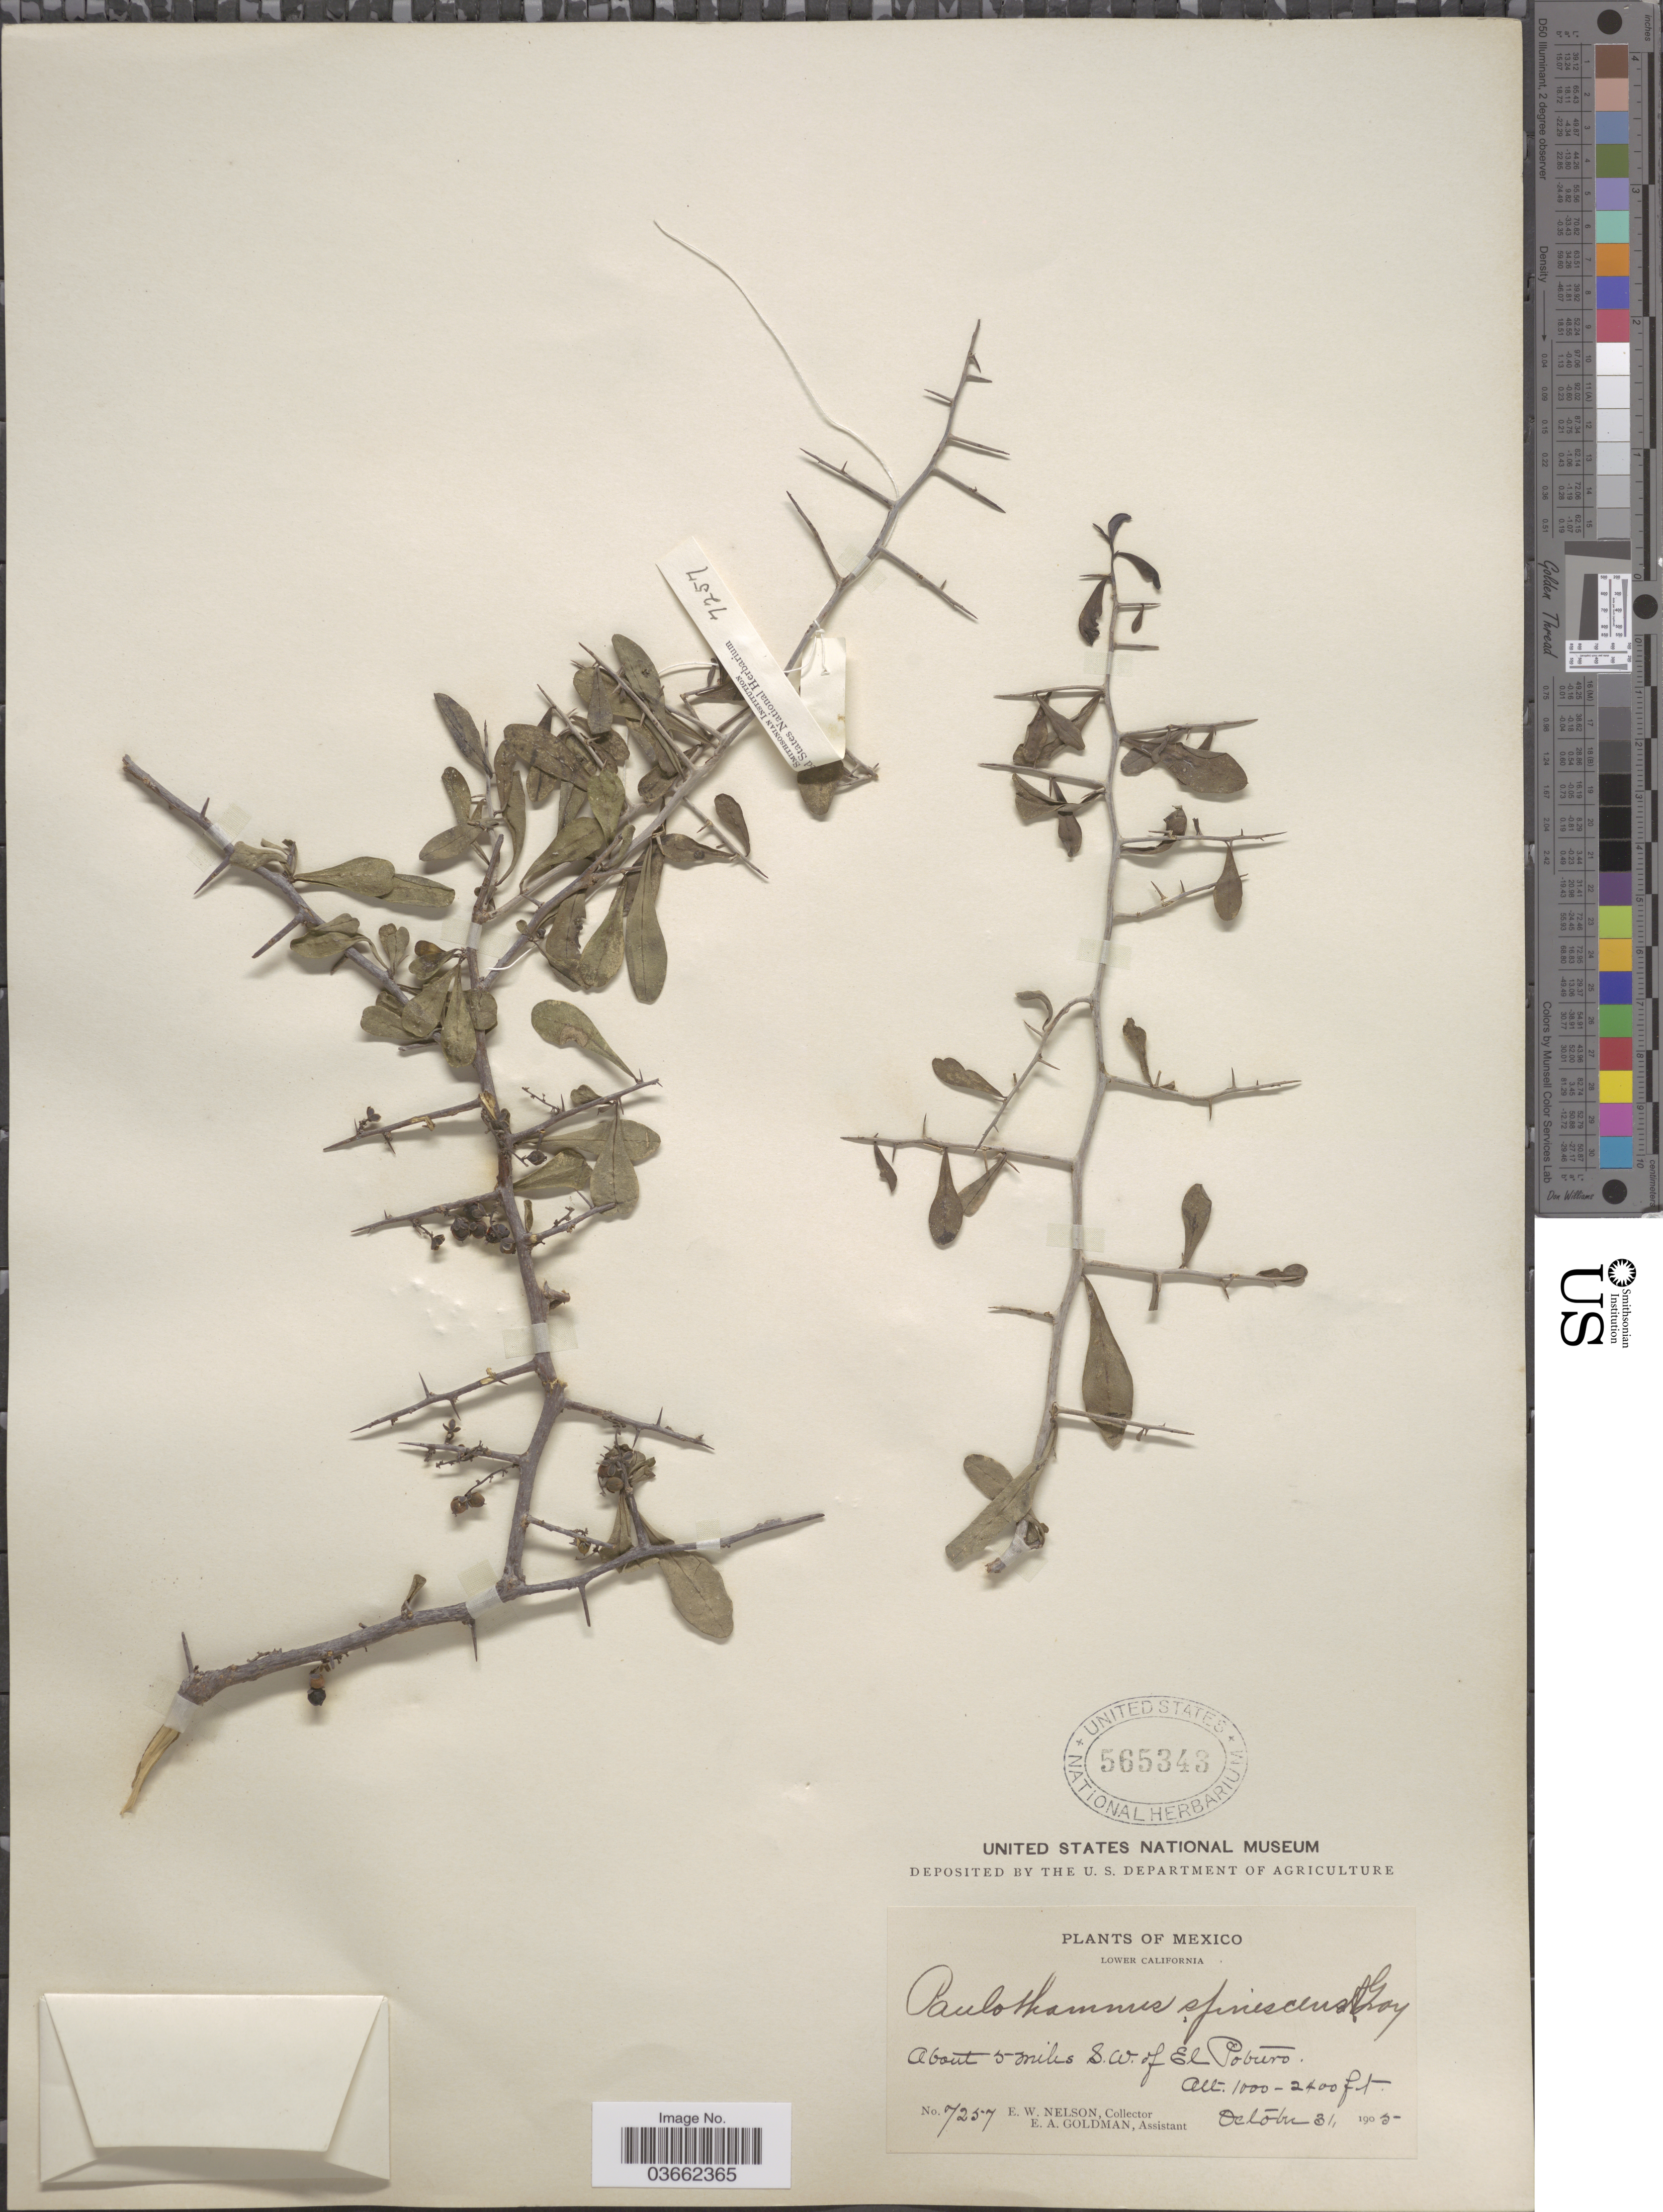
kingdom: Plantae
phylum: Tracheophyta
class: Magnoliopsida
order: Caryophyllales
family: Achatocarpaceae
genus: Phaulothamnus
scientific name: Phaulothamnus spinescens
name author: A. Gray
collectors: E. W. Nelson & E. A. Goldman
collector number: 7257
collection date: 1905-10-31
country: Mexico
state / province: Baja California Sur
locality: Lower California. About 5 miles S.W. of El Potrero.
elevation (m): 305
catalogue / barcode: US 565343